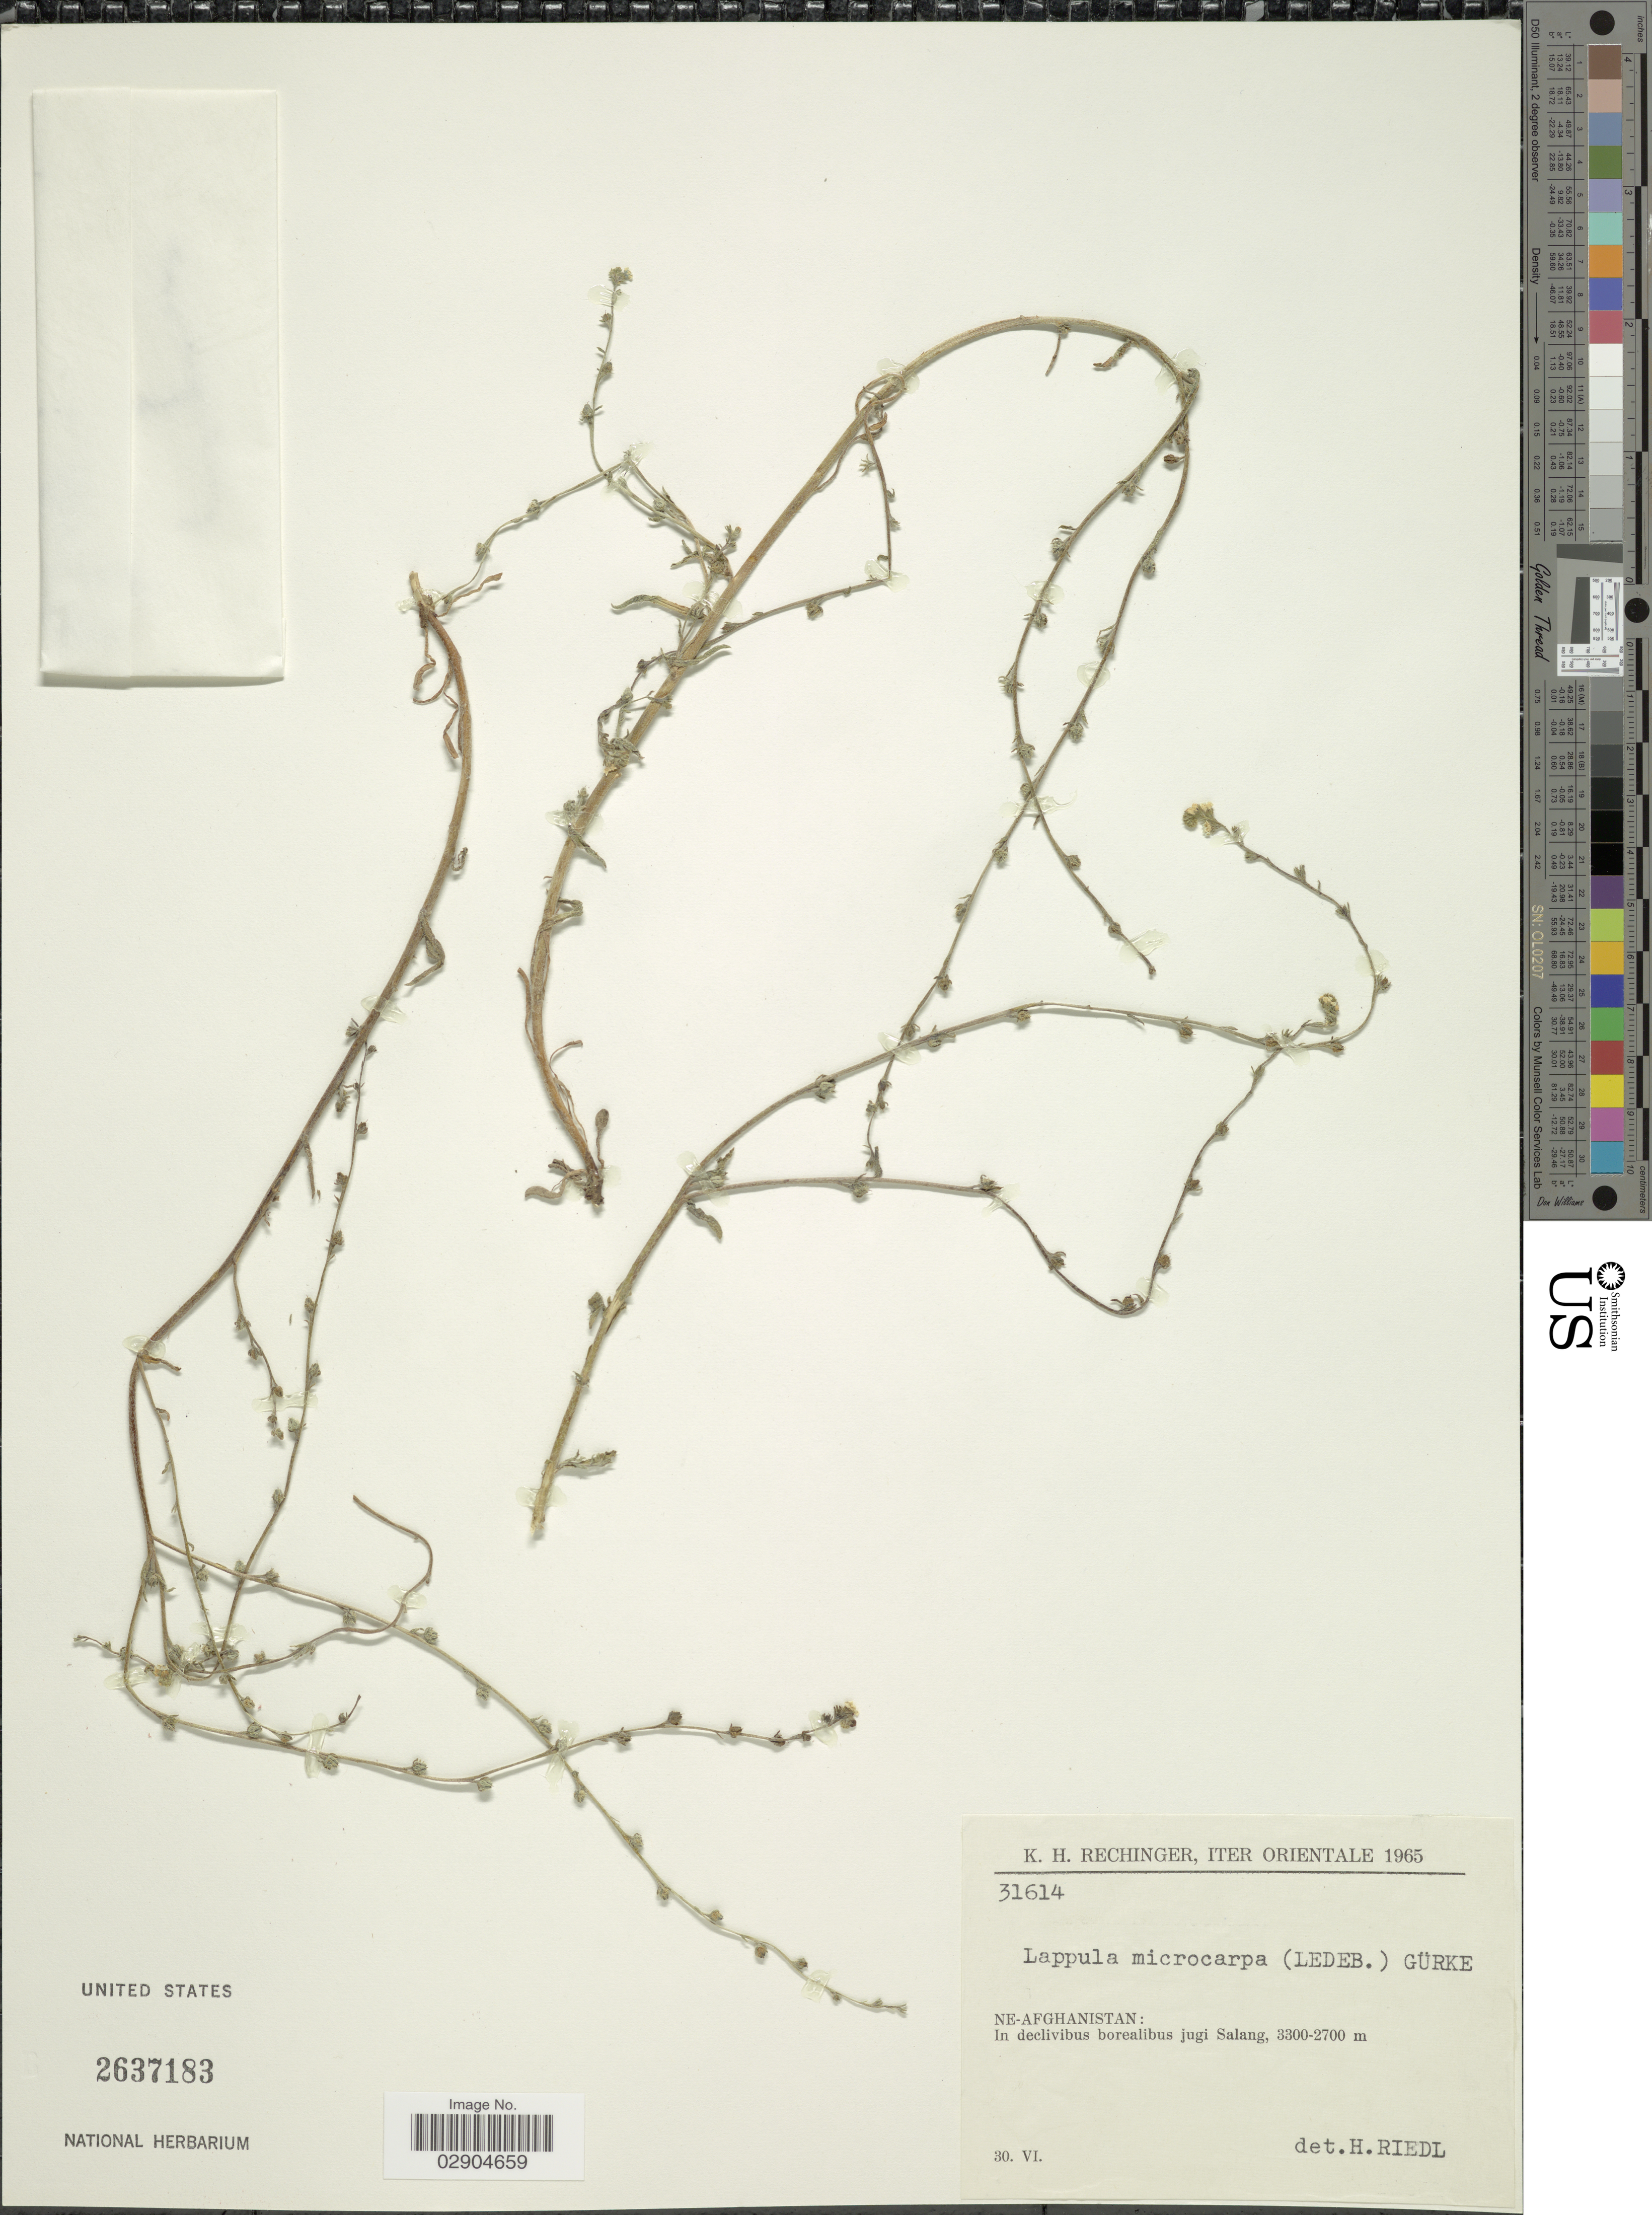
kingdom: Plantae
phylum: Tracheophyta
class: Magnoliopsida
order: Boraginales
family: Boraginaceae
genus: Lappula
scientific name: Lappula microcarpa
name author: (Ledeb.) Gürke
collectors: K. H. Rechinger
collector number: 31614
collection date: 1965-06-30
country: Afghanistan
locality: NE-Afghanistan: In declivibus borealibus jugi Salang.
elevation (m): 2700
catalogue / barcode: US 2637183